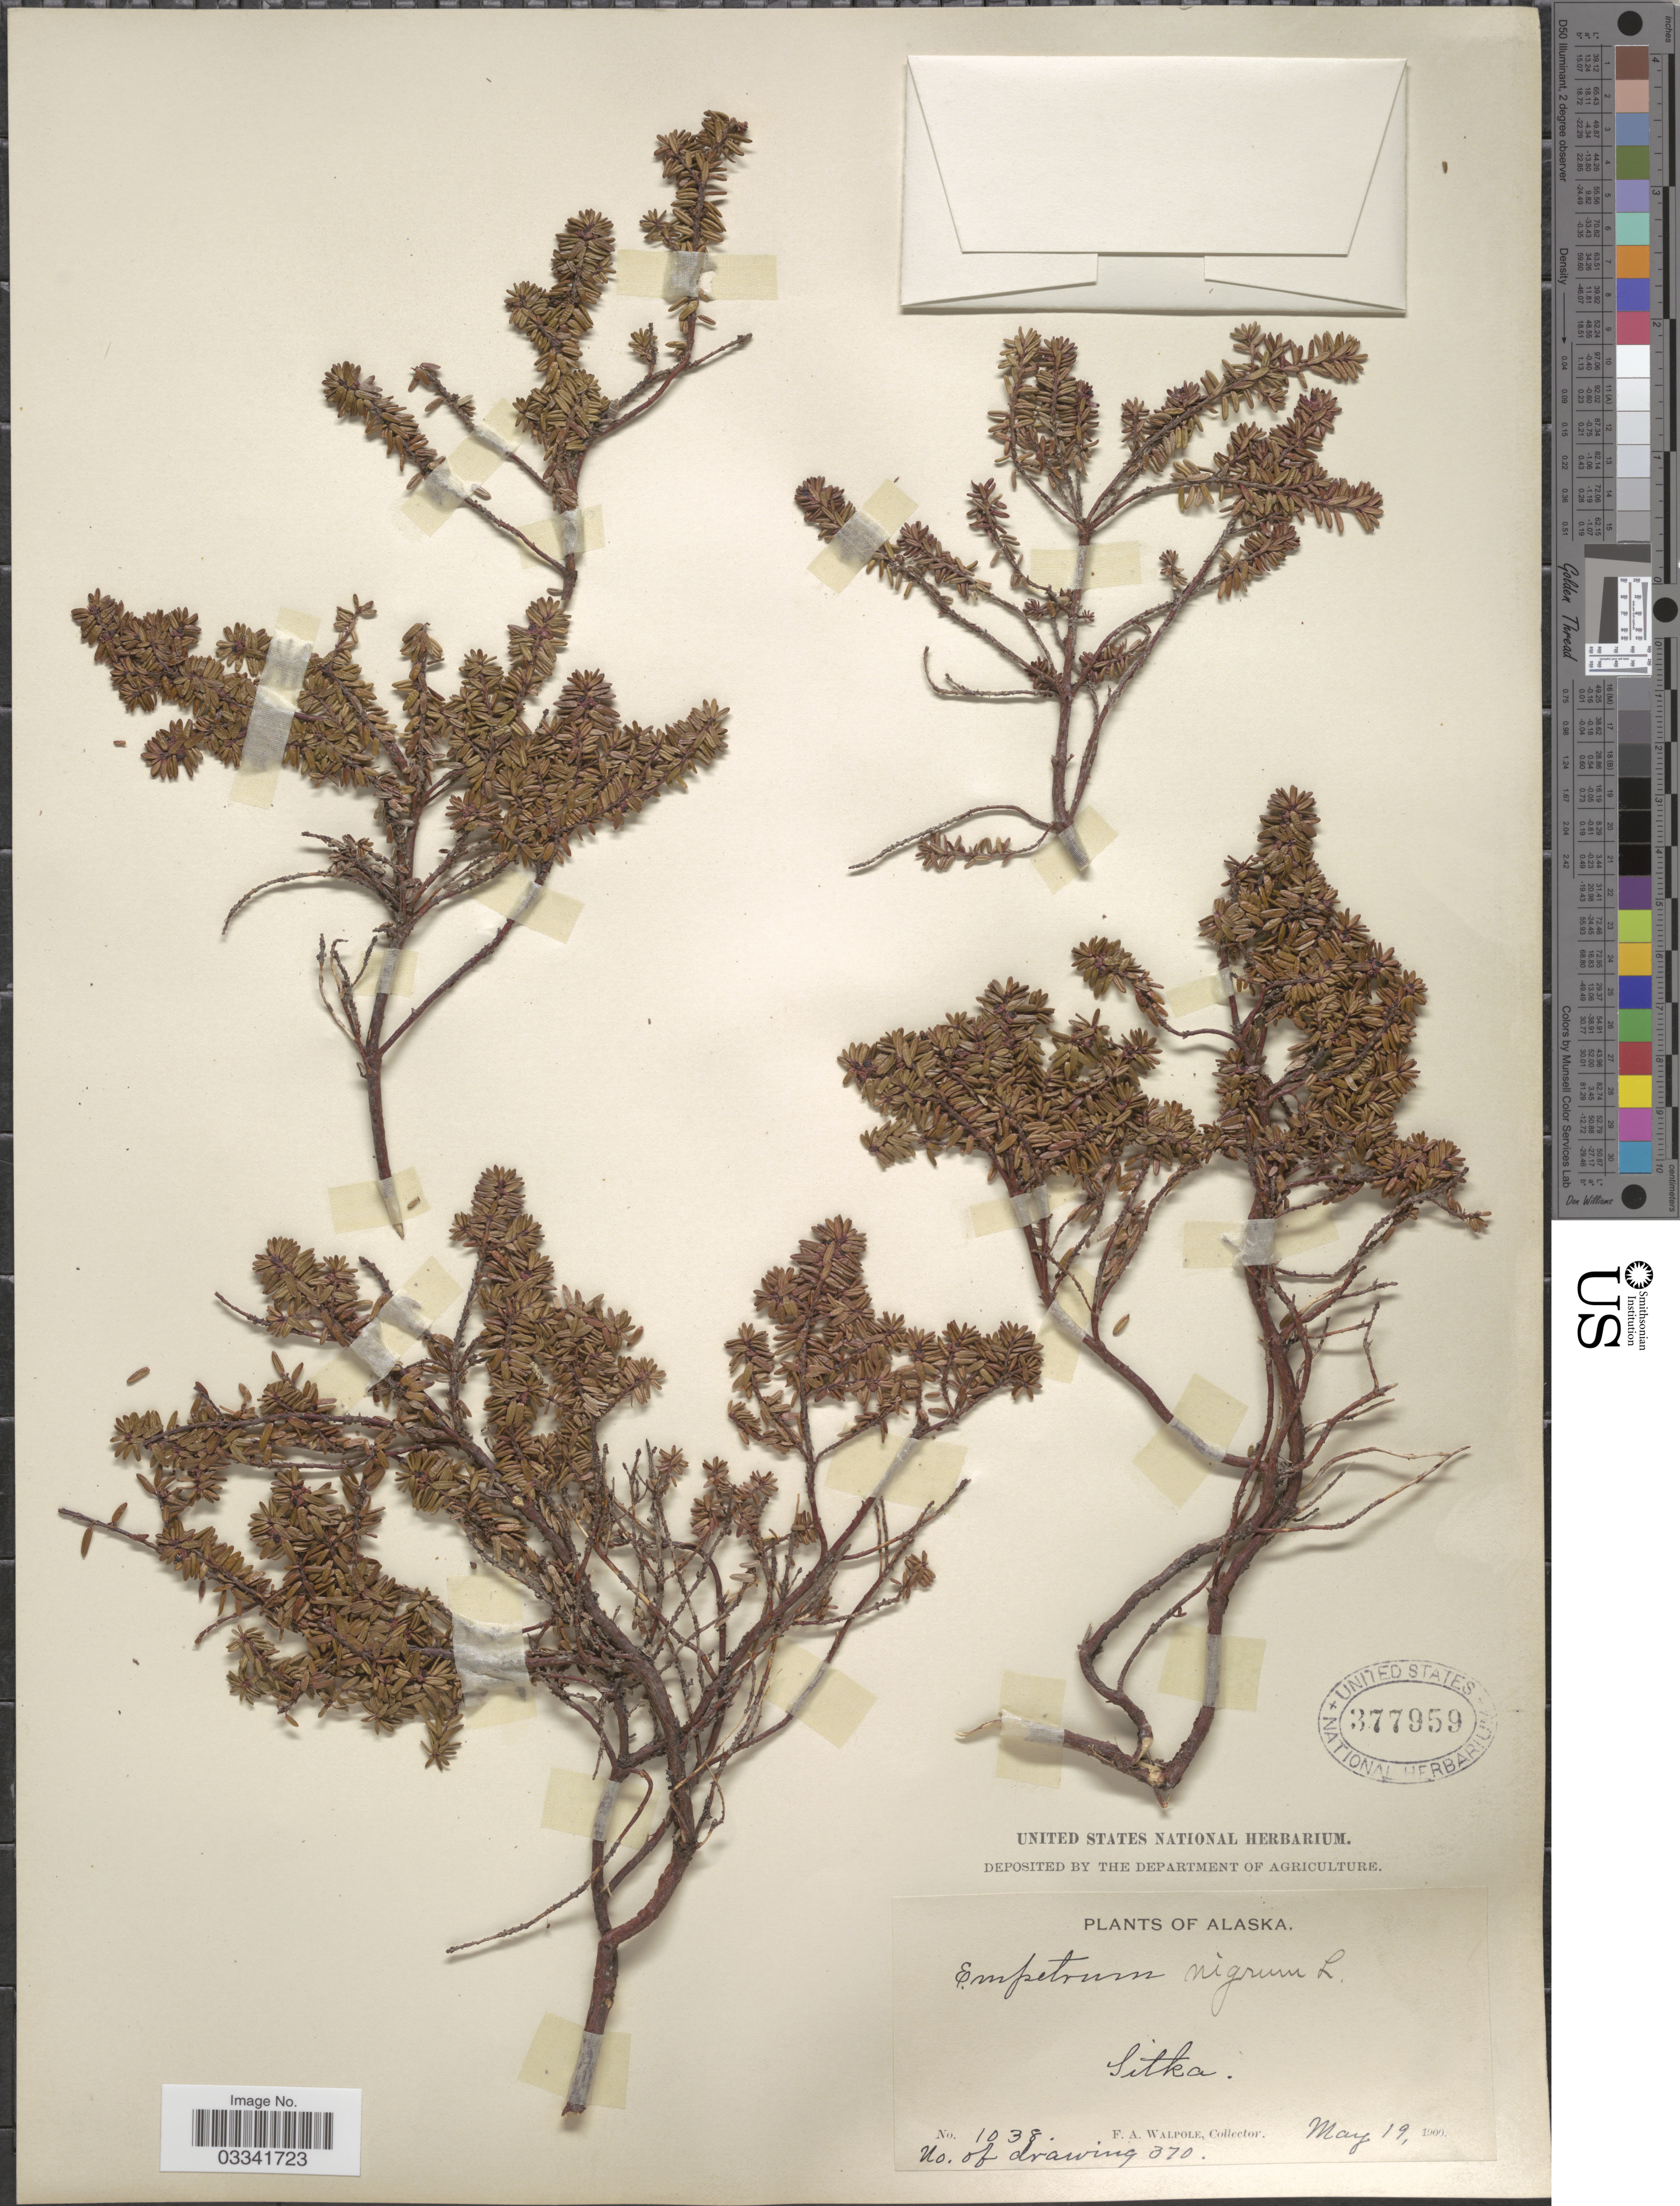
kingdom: Plantae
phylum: Tracheophyta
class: Magnoliopsida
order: Ericales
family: Ericaceae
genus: Empetrum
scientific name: Empetrum nigrum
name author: L.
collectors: F. Walpole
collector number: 1038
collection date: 1900-05-19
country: United States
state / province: Alaska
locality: Sitka.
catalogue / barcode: US 377959